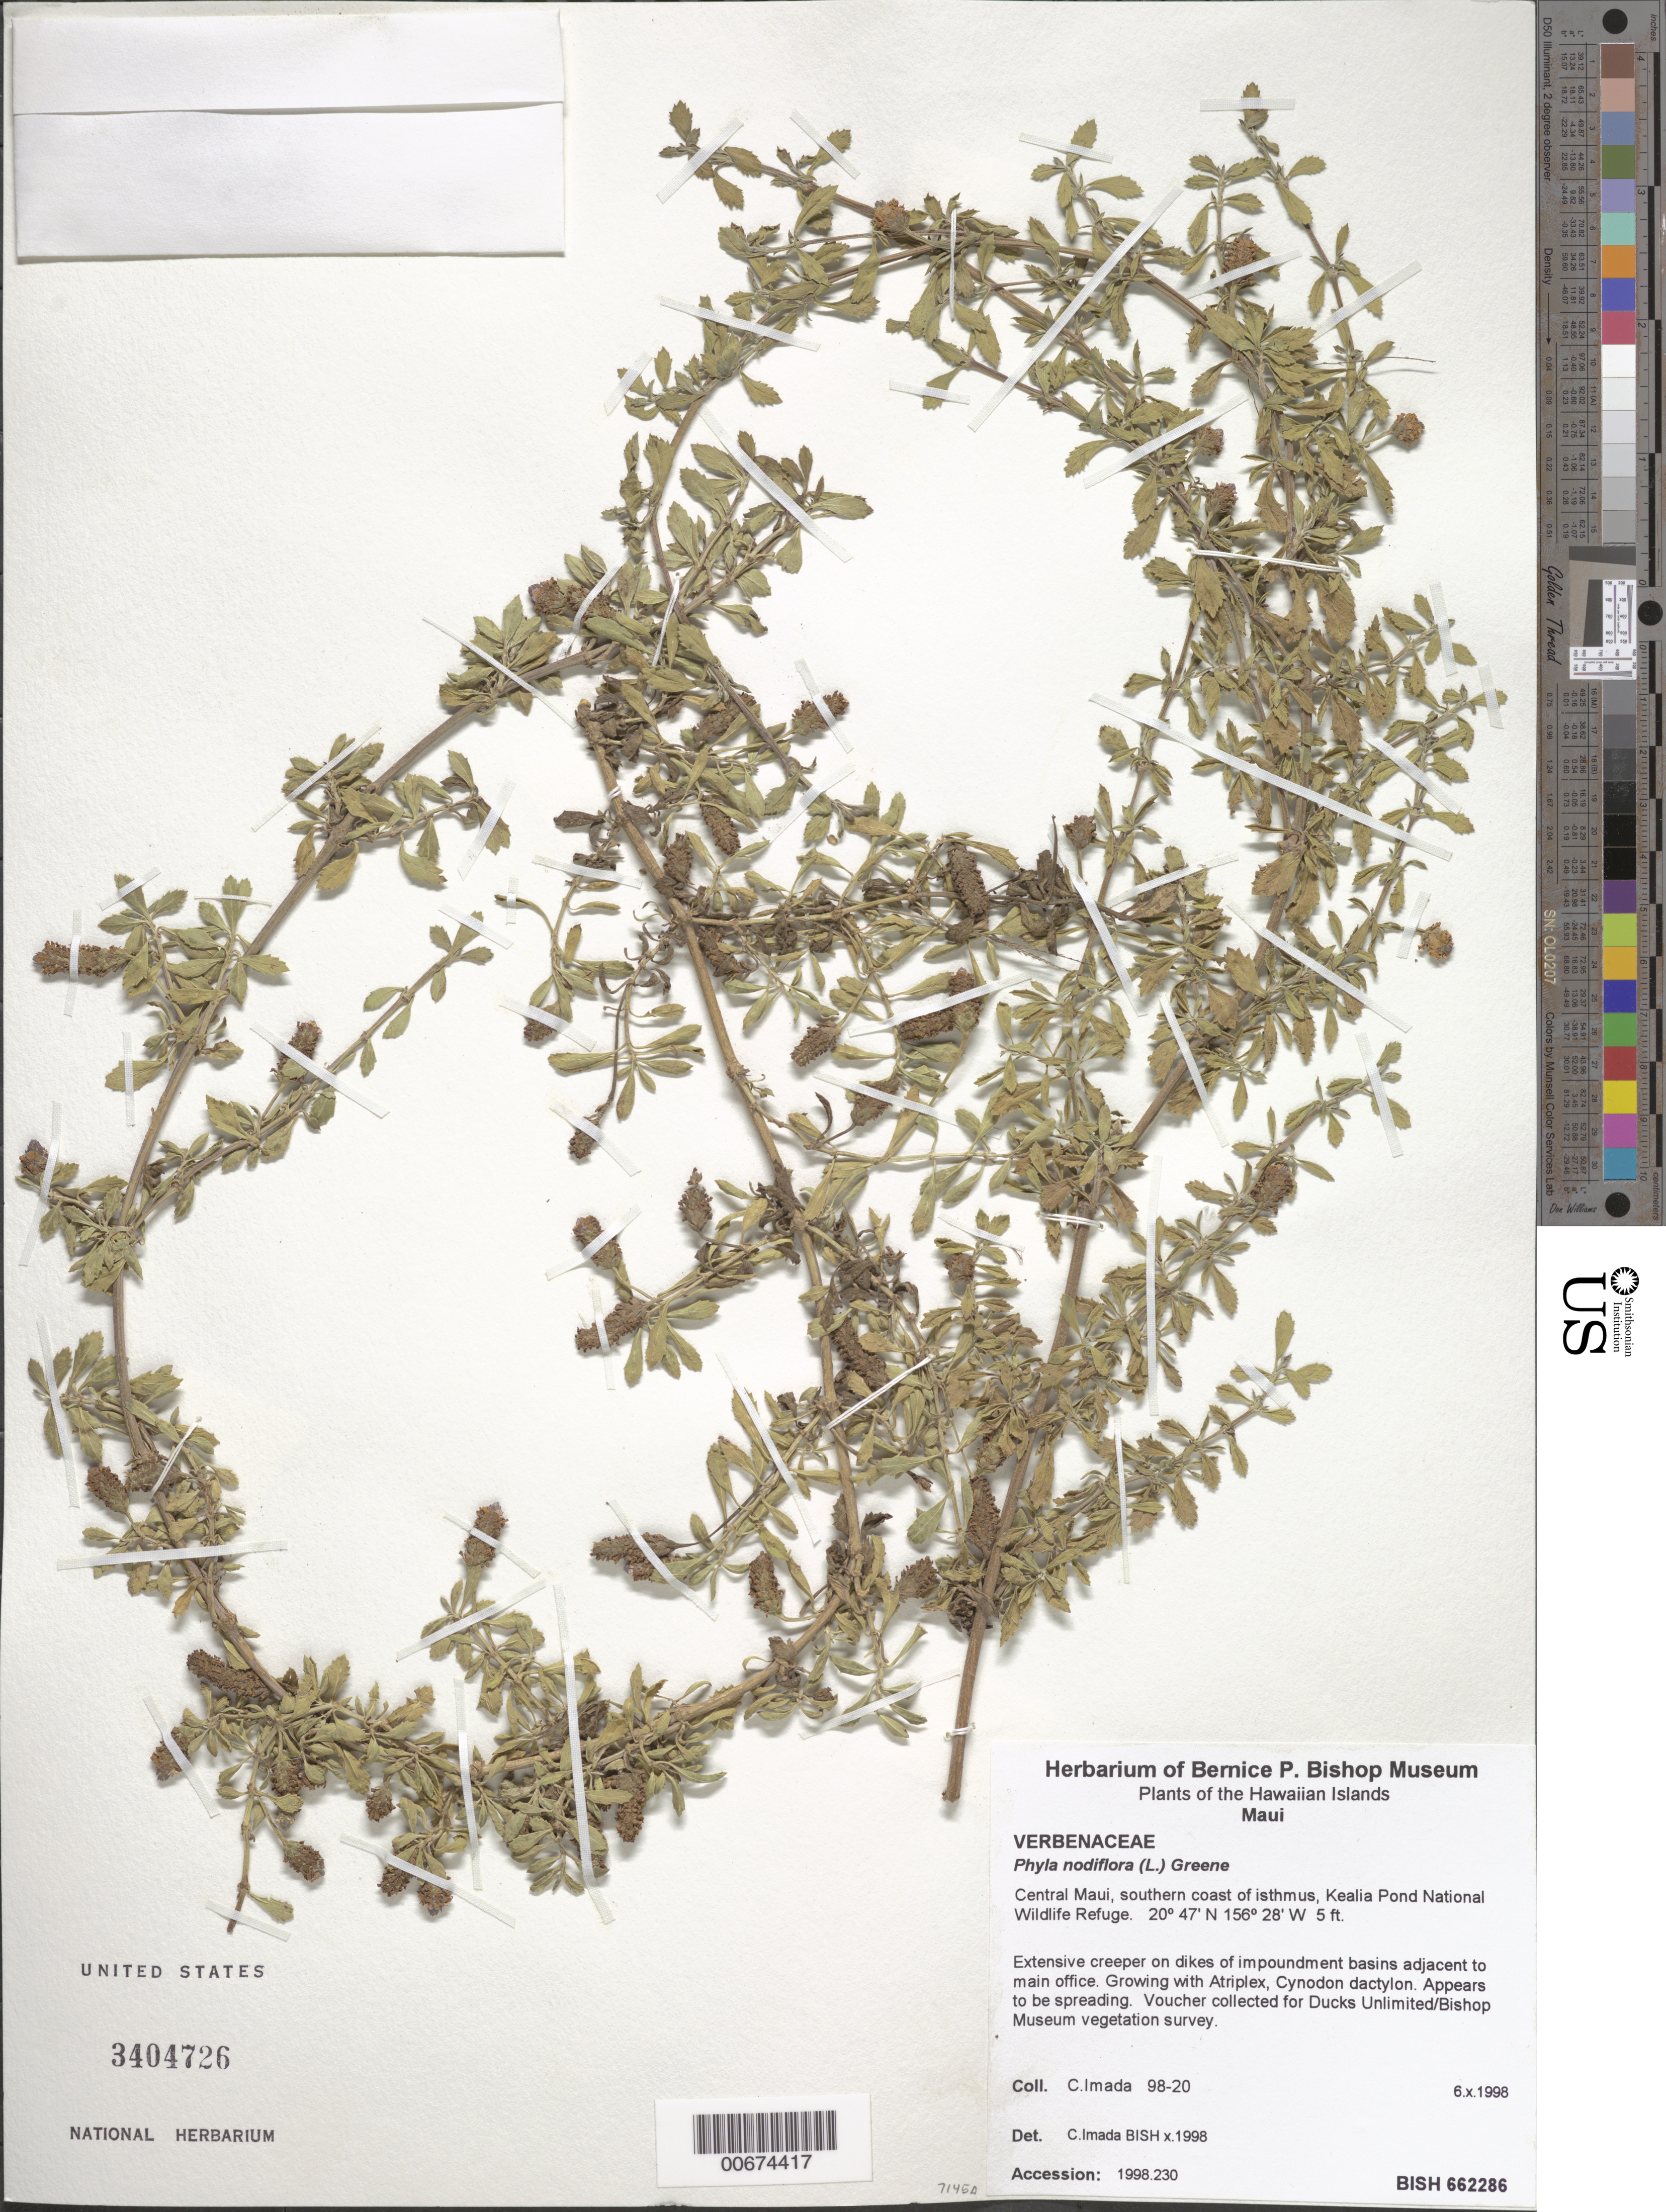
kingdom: Plantae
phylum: Tracheophyta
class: Magnoliopsida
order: Lamiales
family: Verbenaceae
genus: Phyla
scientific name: Phyla nodiflora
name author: (L.) Greene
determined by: Imada, C.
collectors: C. Imada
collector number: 98-20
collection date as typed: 6 Oct 1998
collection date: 1998-10-06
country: United States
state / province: Hawaii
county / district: Maui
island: Maui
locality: Central Maui, southern coast of isthmus, Kealia Pond National Wildlife Refuge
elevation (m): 1.5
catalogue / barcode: US 3404726